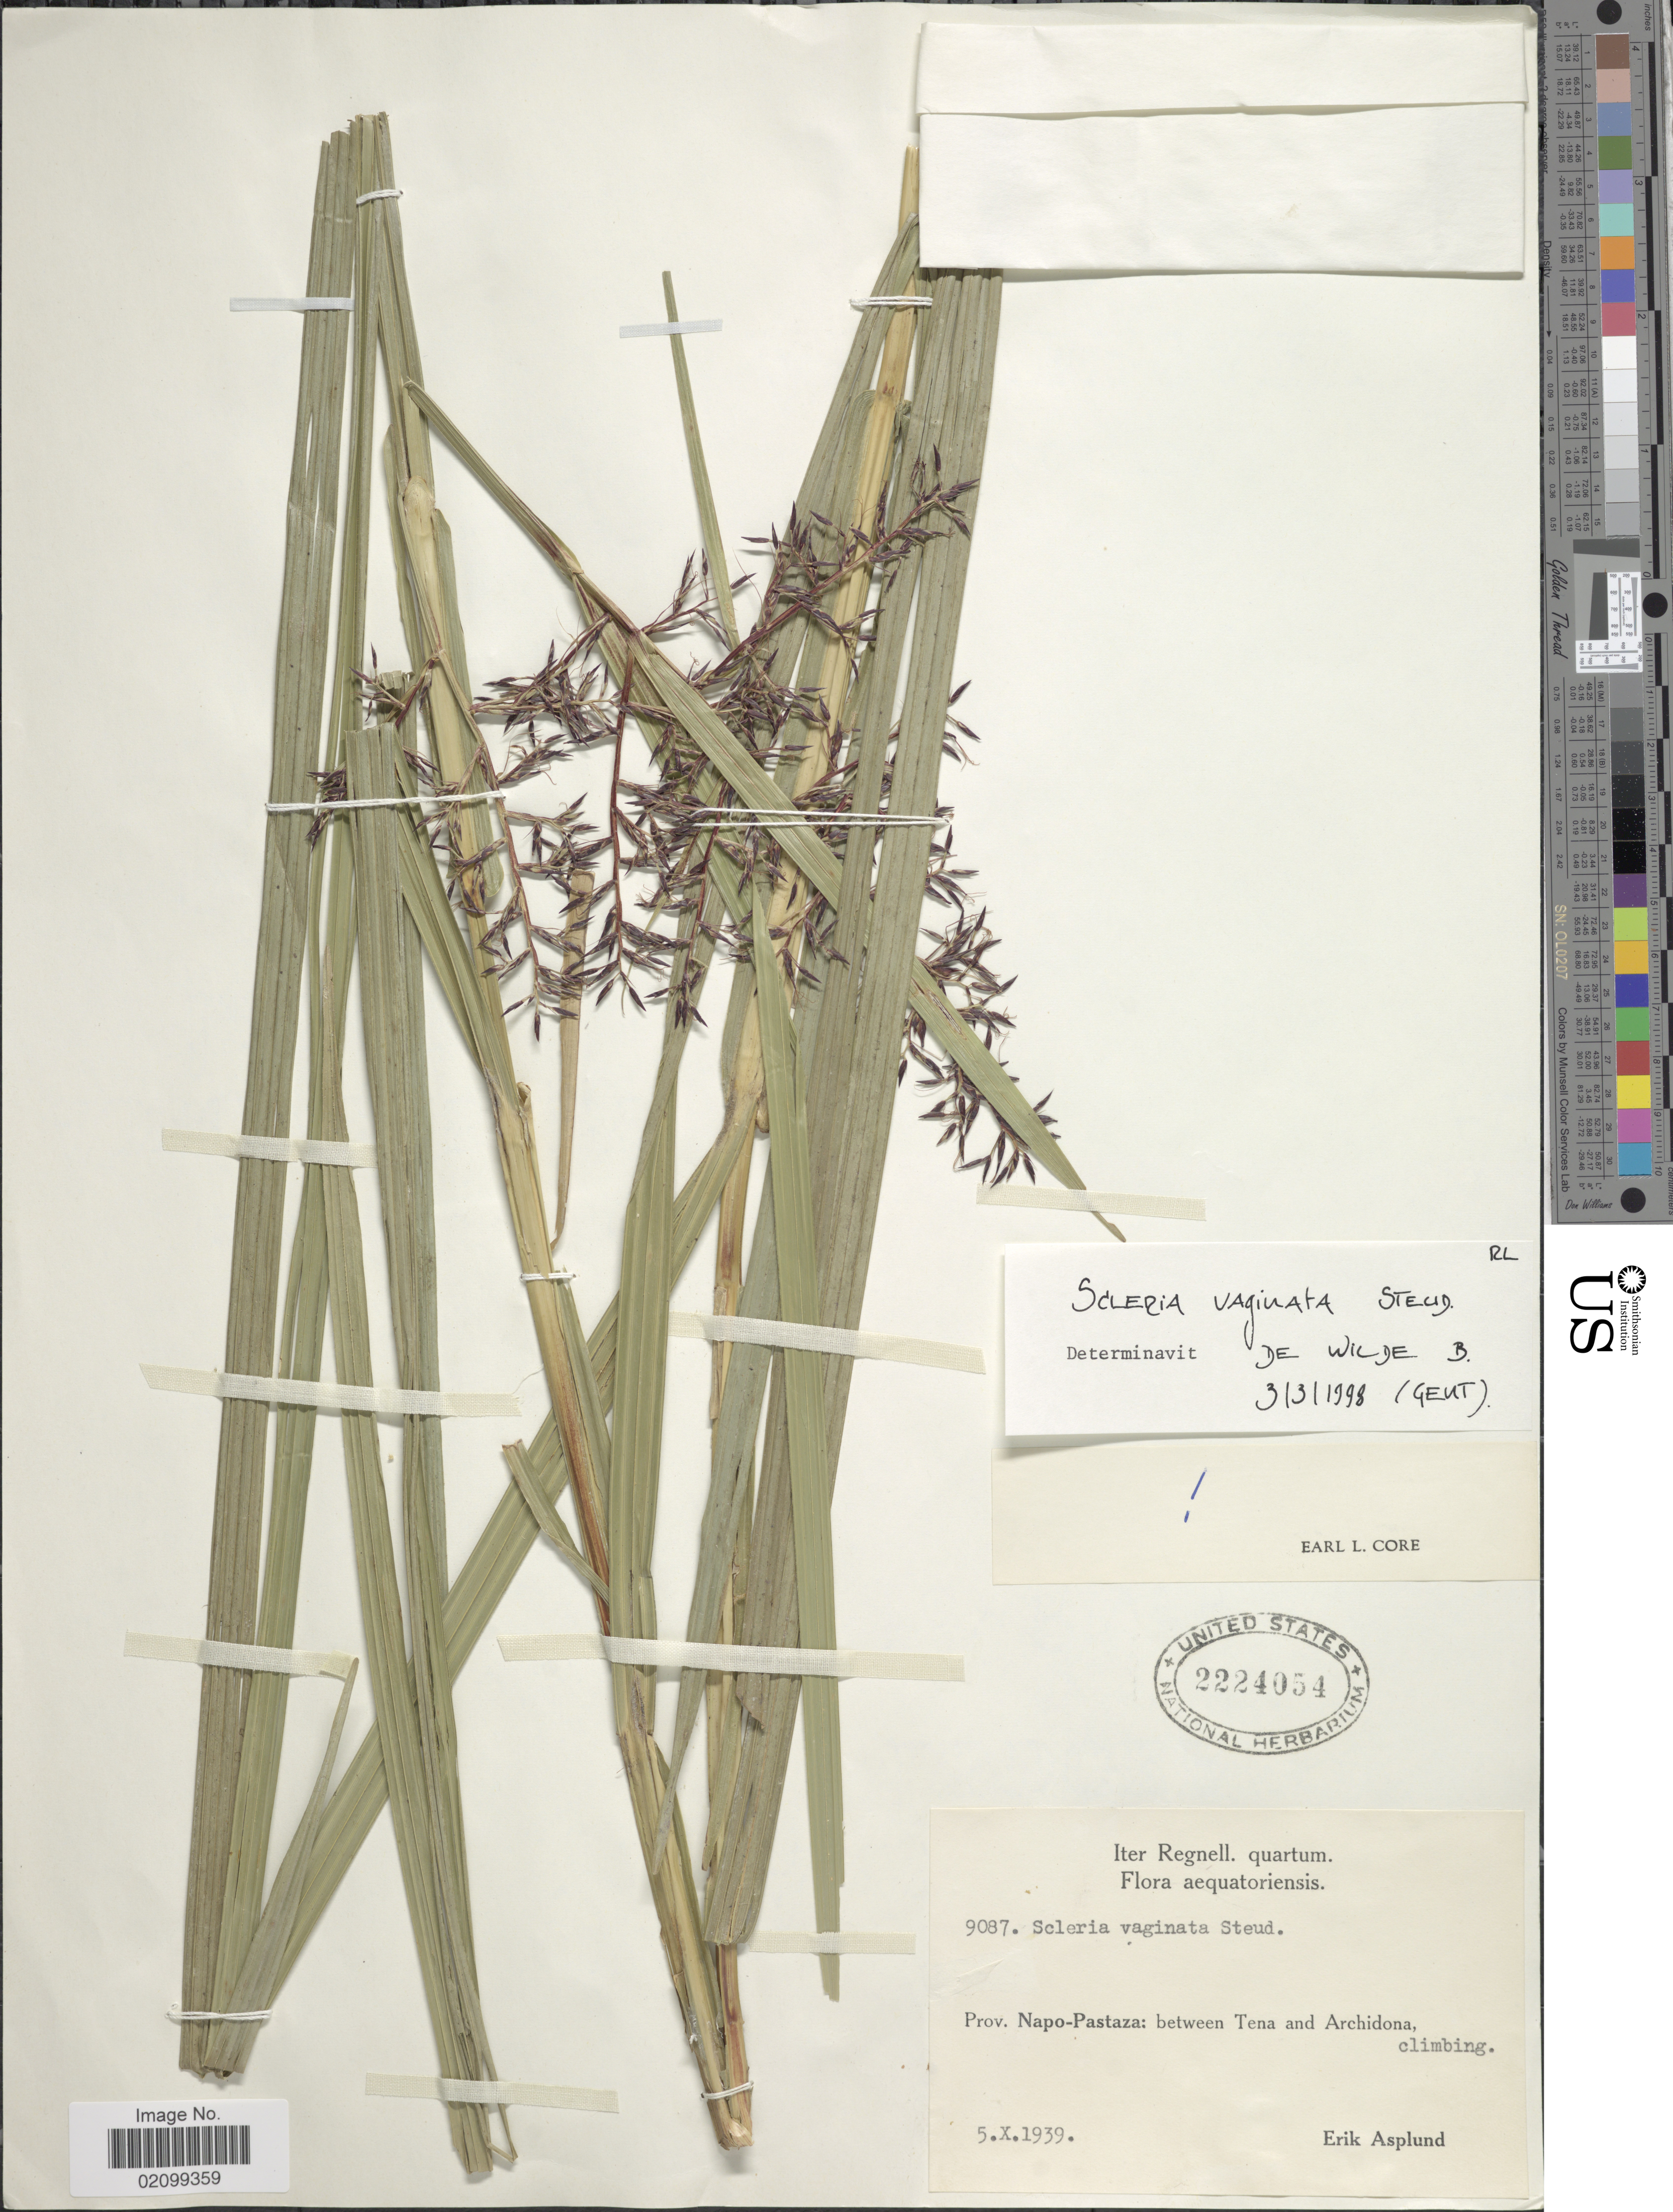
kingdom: Plantae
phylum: Tracheophyta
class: Liliopsida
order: Poales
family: Cyperaceae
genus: Scleria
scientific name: Scleria vaginata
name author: Steud.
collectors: E. Asplund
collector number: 9087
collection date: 1939-10-05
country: Ecuador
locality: Aequatoriensis, Prov. Napo- Pastaza: between Tena and Archidona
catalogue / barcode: US 2224054